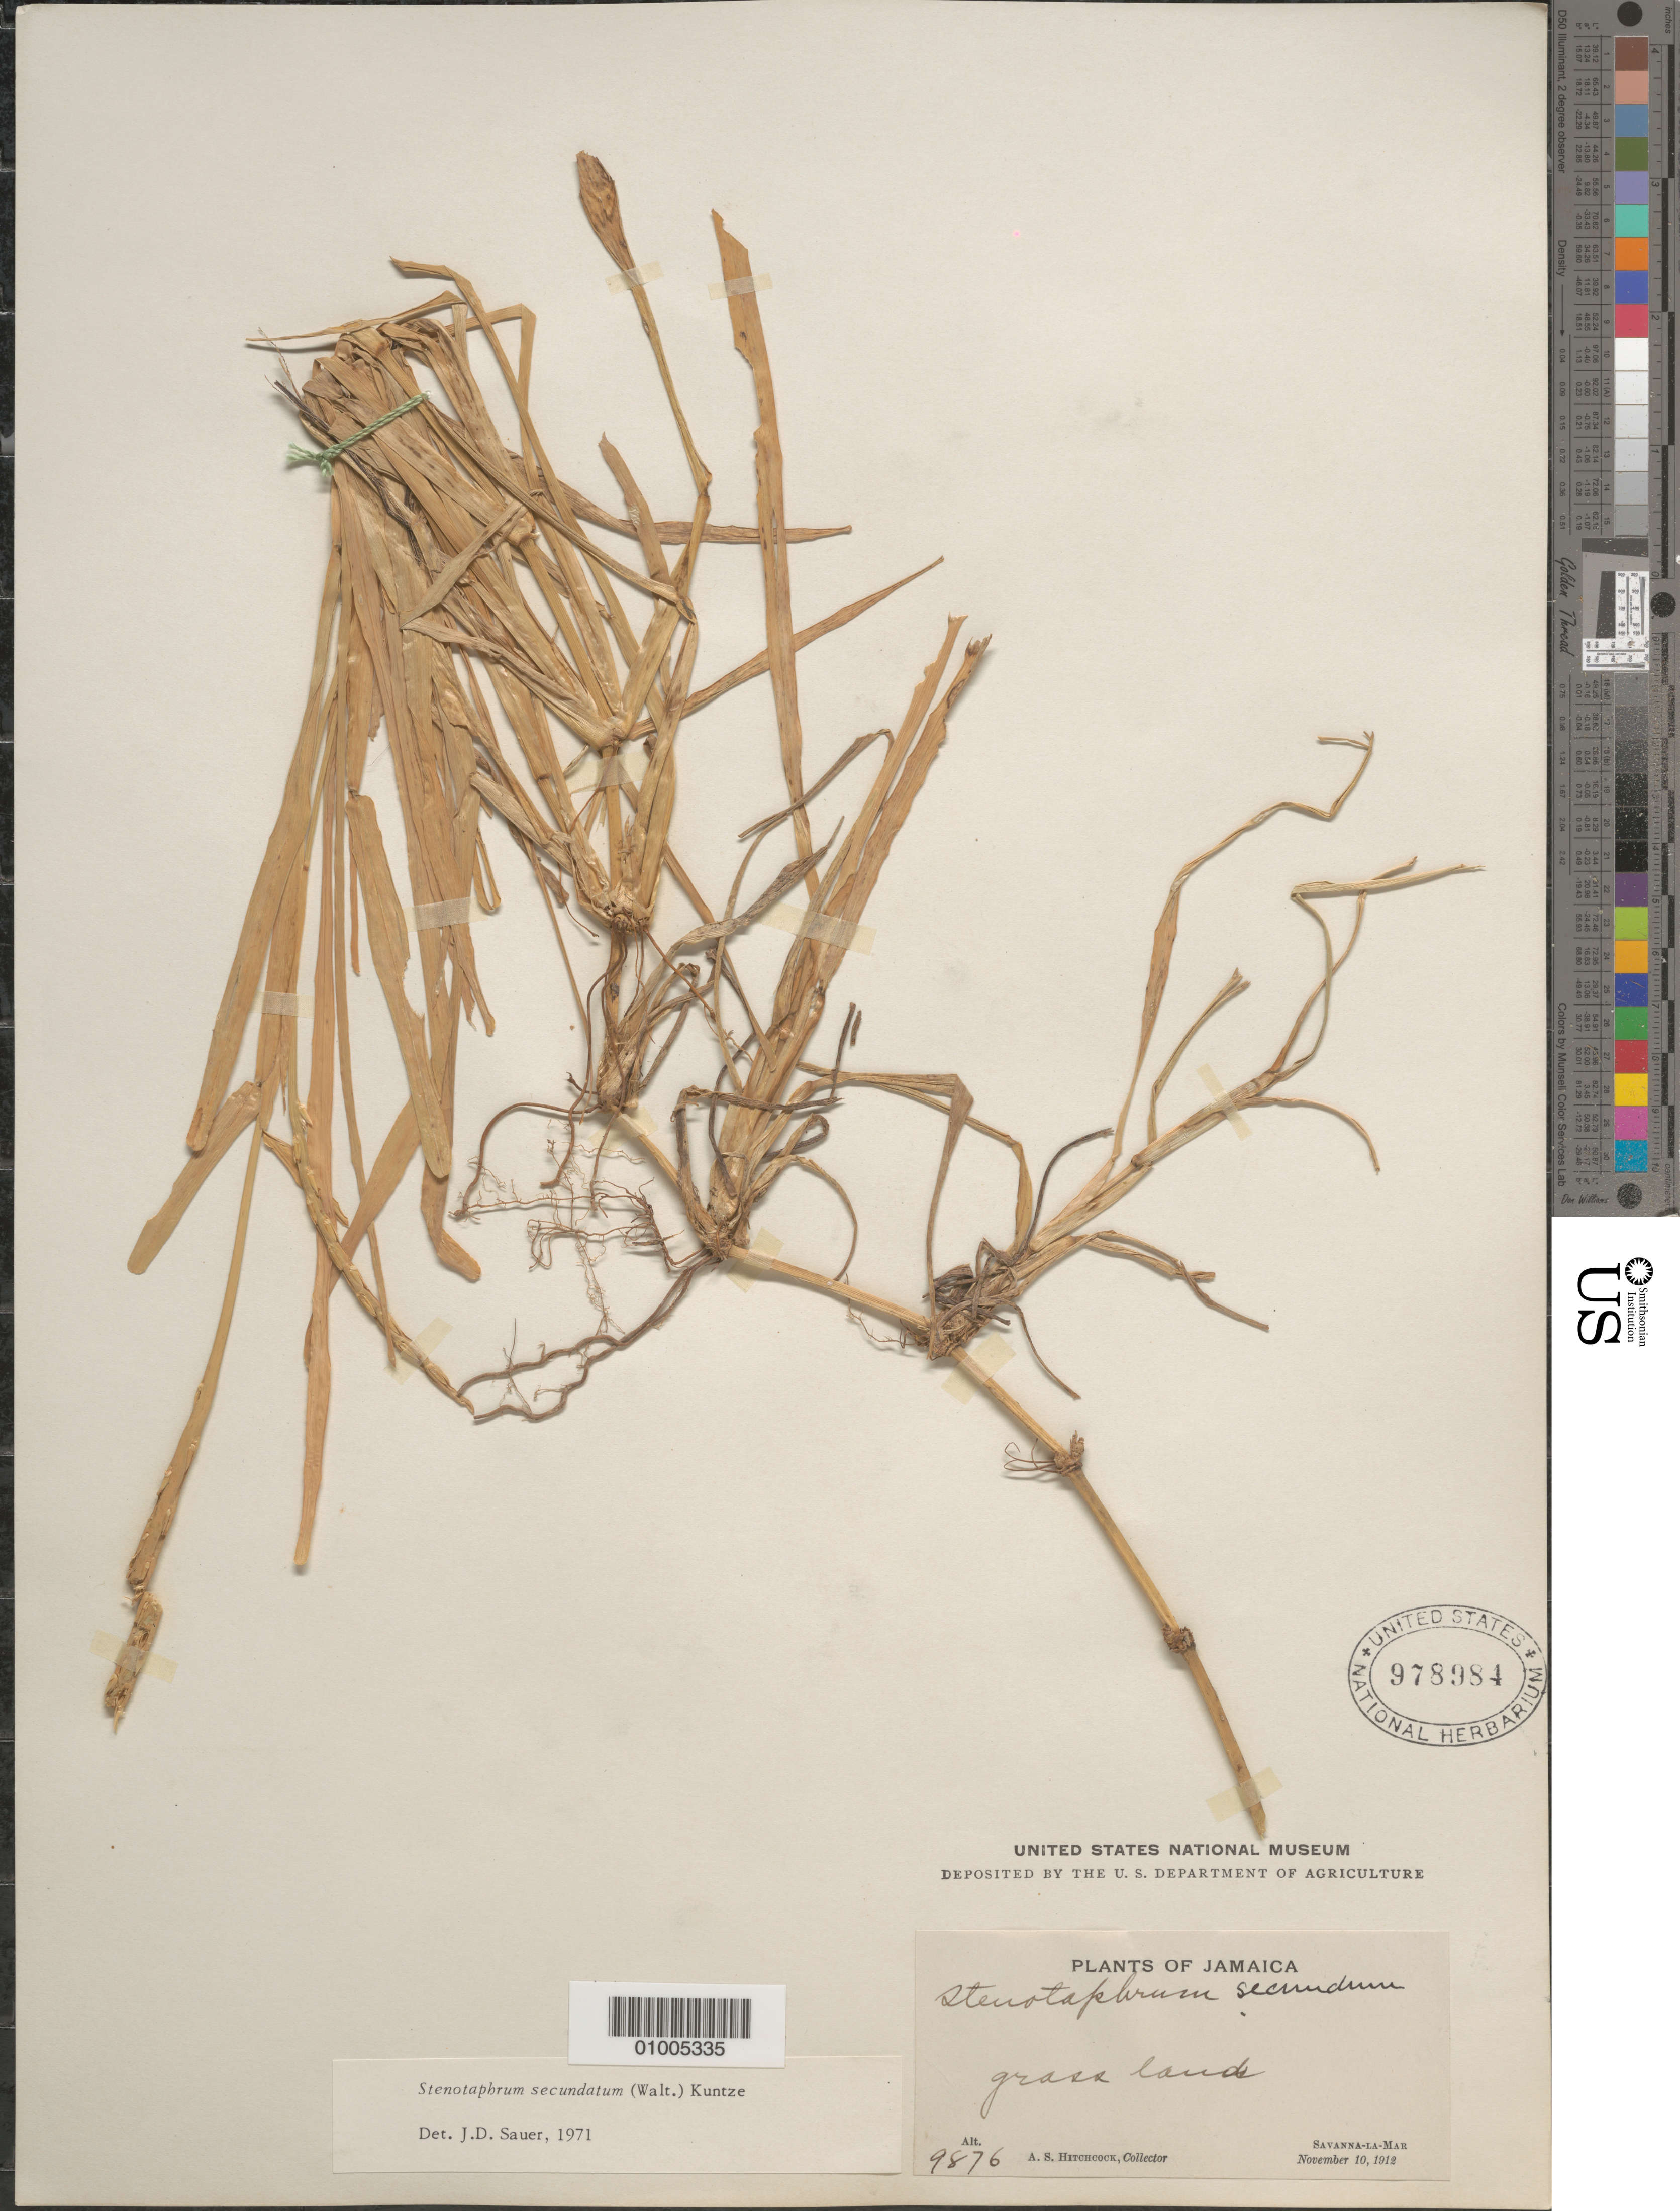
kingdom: Plantae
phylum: Tracheophyta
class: Liliopsida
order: Poales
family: Poaceae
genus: Stenotaphrum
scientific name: Stenotaphrum secundatum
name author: (Walter) Kuntze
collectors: A. S. Hitchcock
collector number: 9876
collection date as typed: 10 Nov 1912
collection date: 1912-11-10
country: Jamaica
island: Jamaica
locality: grass land. Savanna-la-Mar.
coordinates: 0 N, 0 E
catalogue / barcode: US 978984